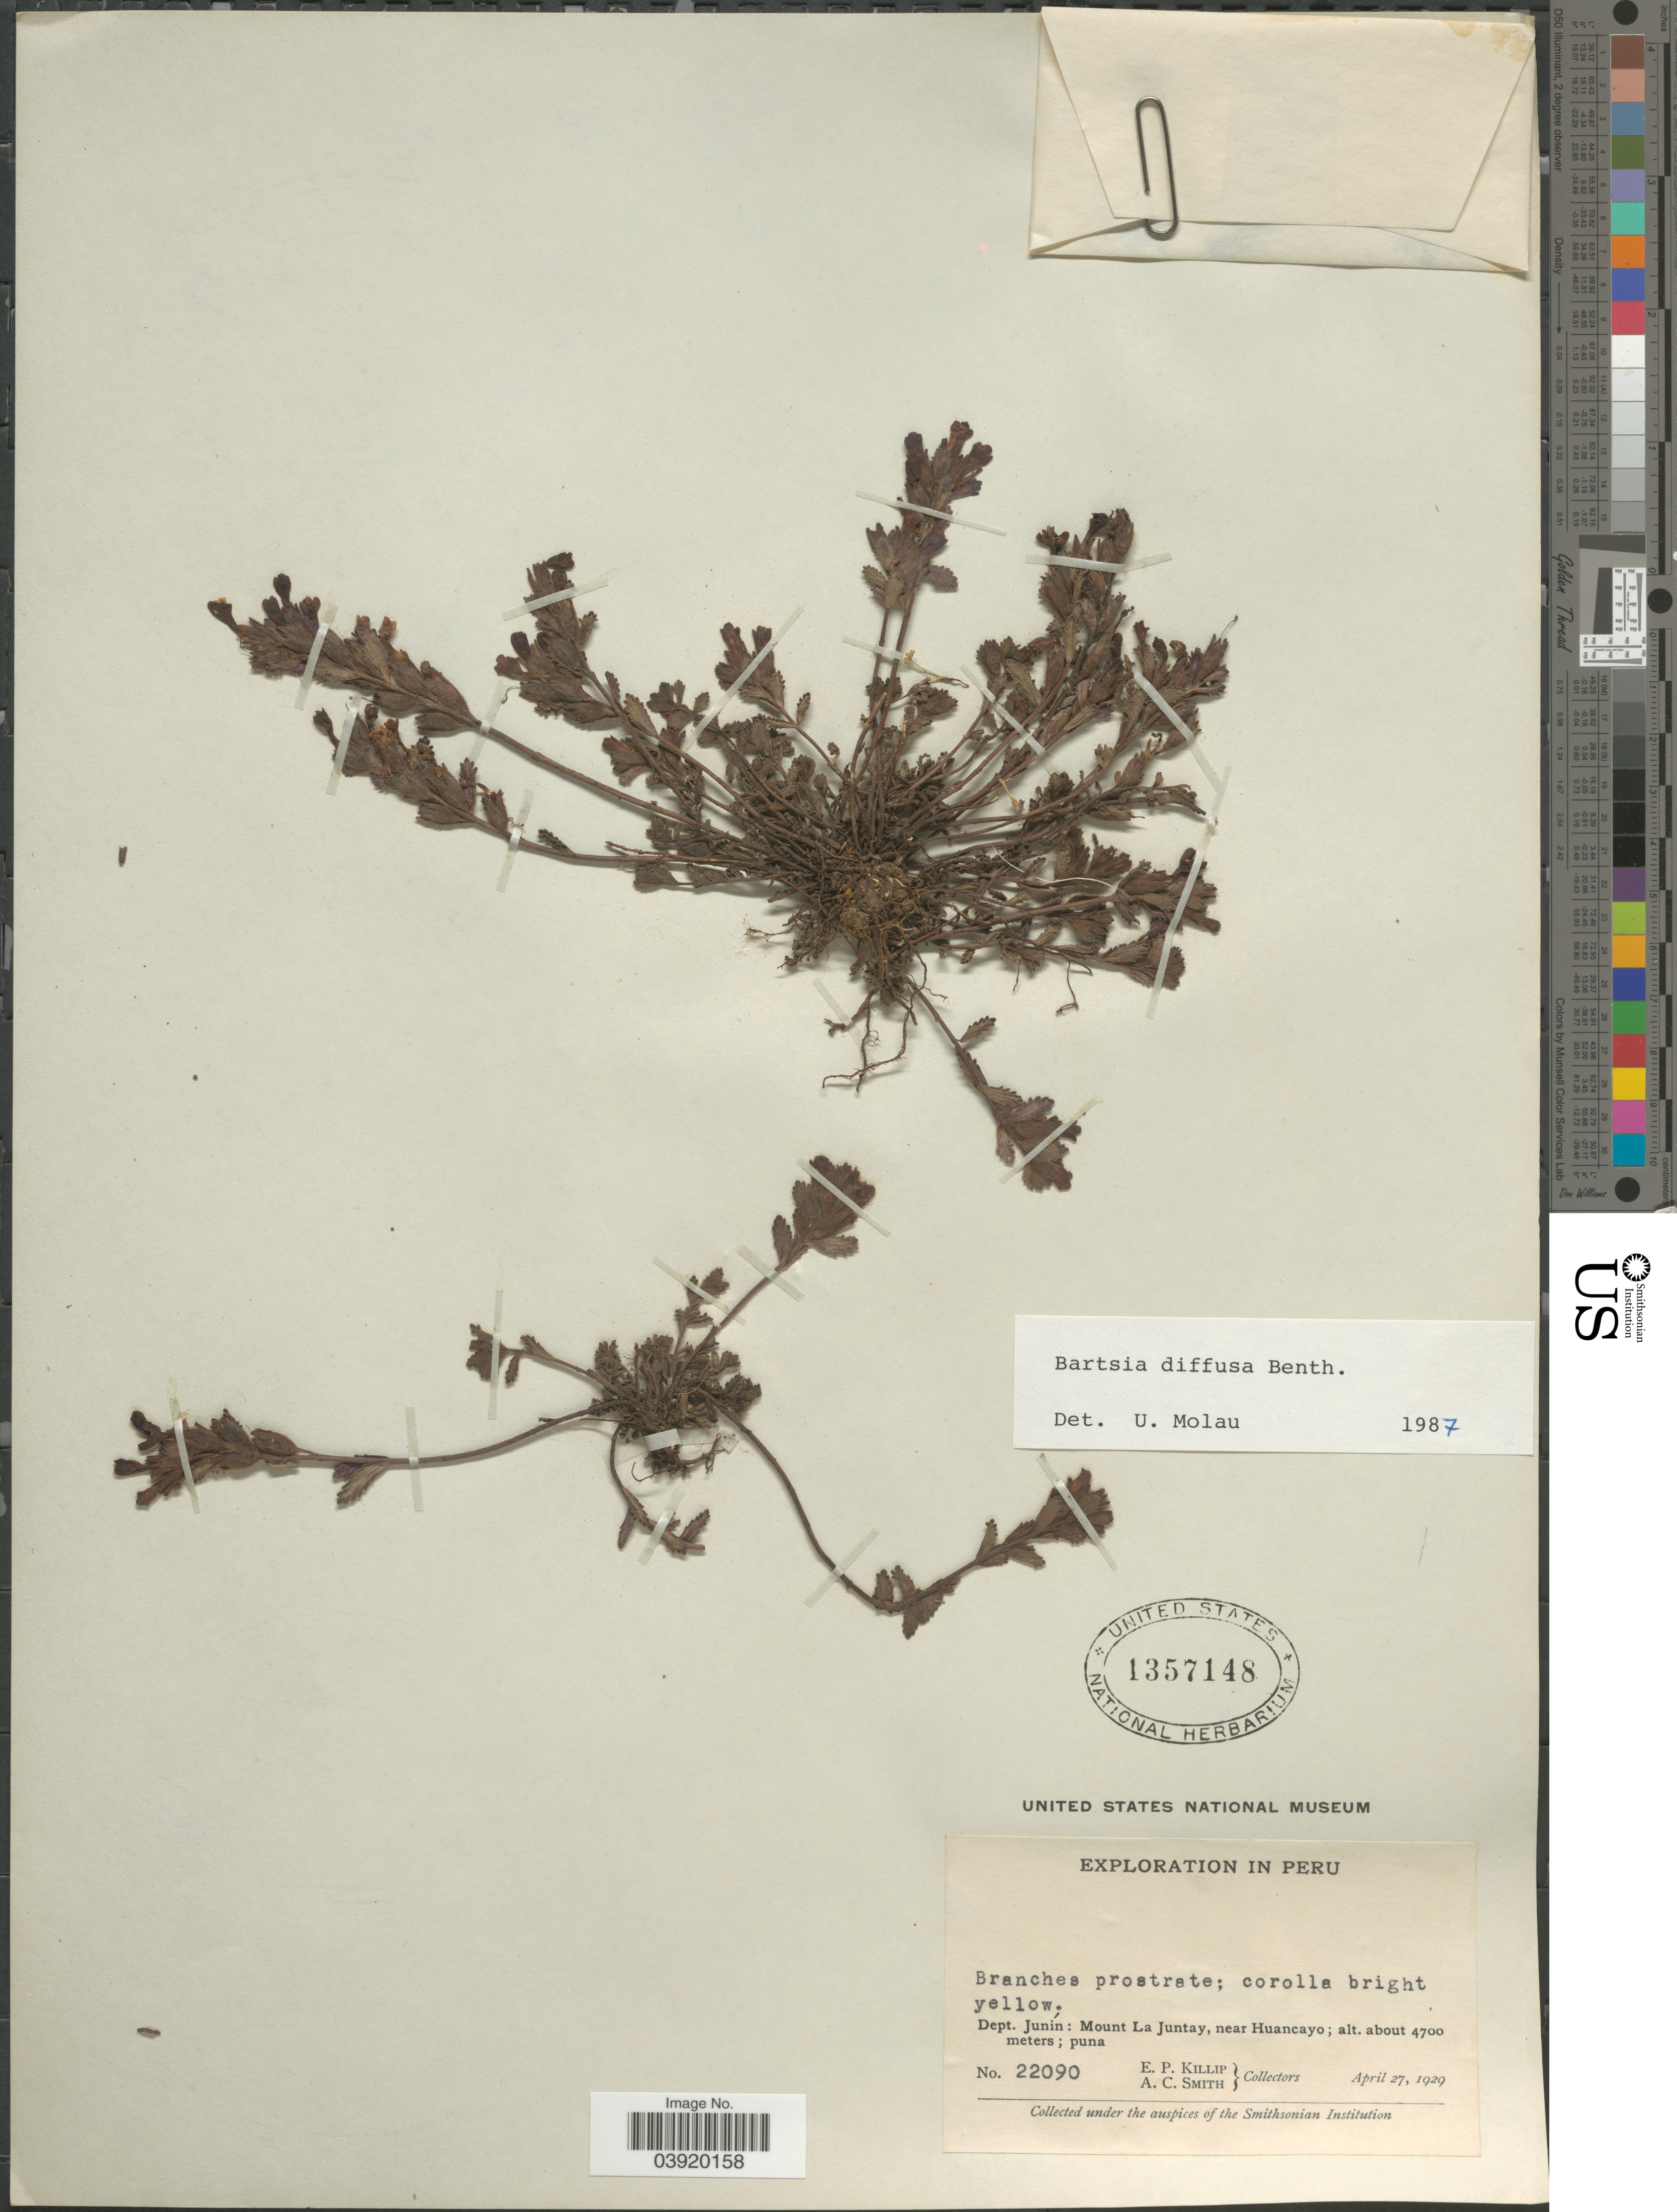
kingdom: Plantae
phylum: Tracheophyta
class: Magnoliopsida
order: Lamiales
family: Orobanchaceae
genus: Bartsia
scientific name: Bartsia diffusa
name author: Benth.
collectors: E. P. Killip & A. C. Smith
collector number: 22090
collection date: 1929-04-27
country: Peru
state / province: Junín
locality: Dept. Junín: Mount La Juntay, near Huancayo.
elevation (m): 4700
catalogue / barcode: US 1357148